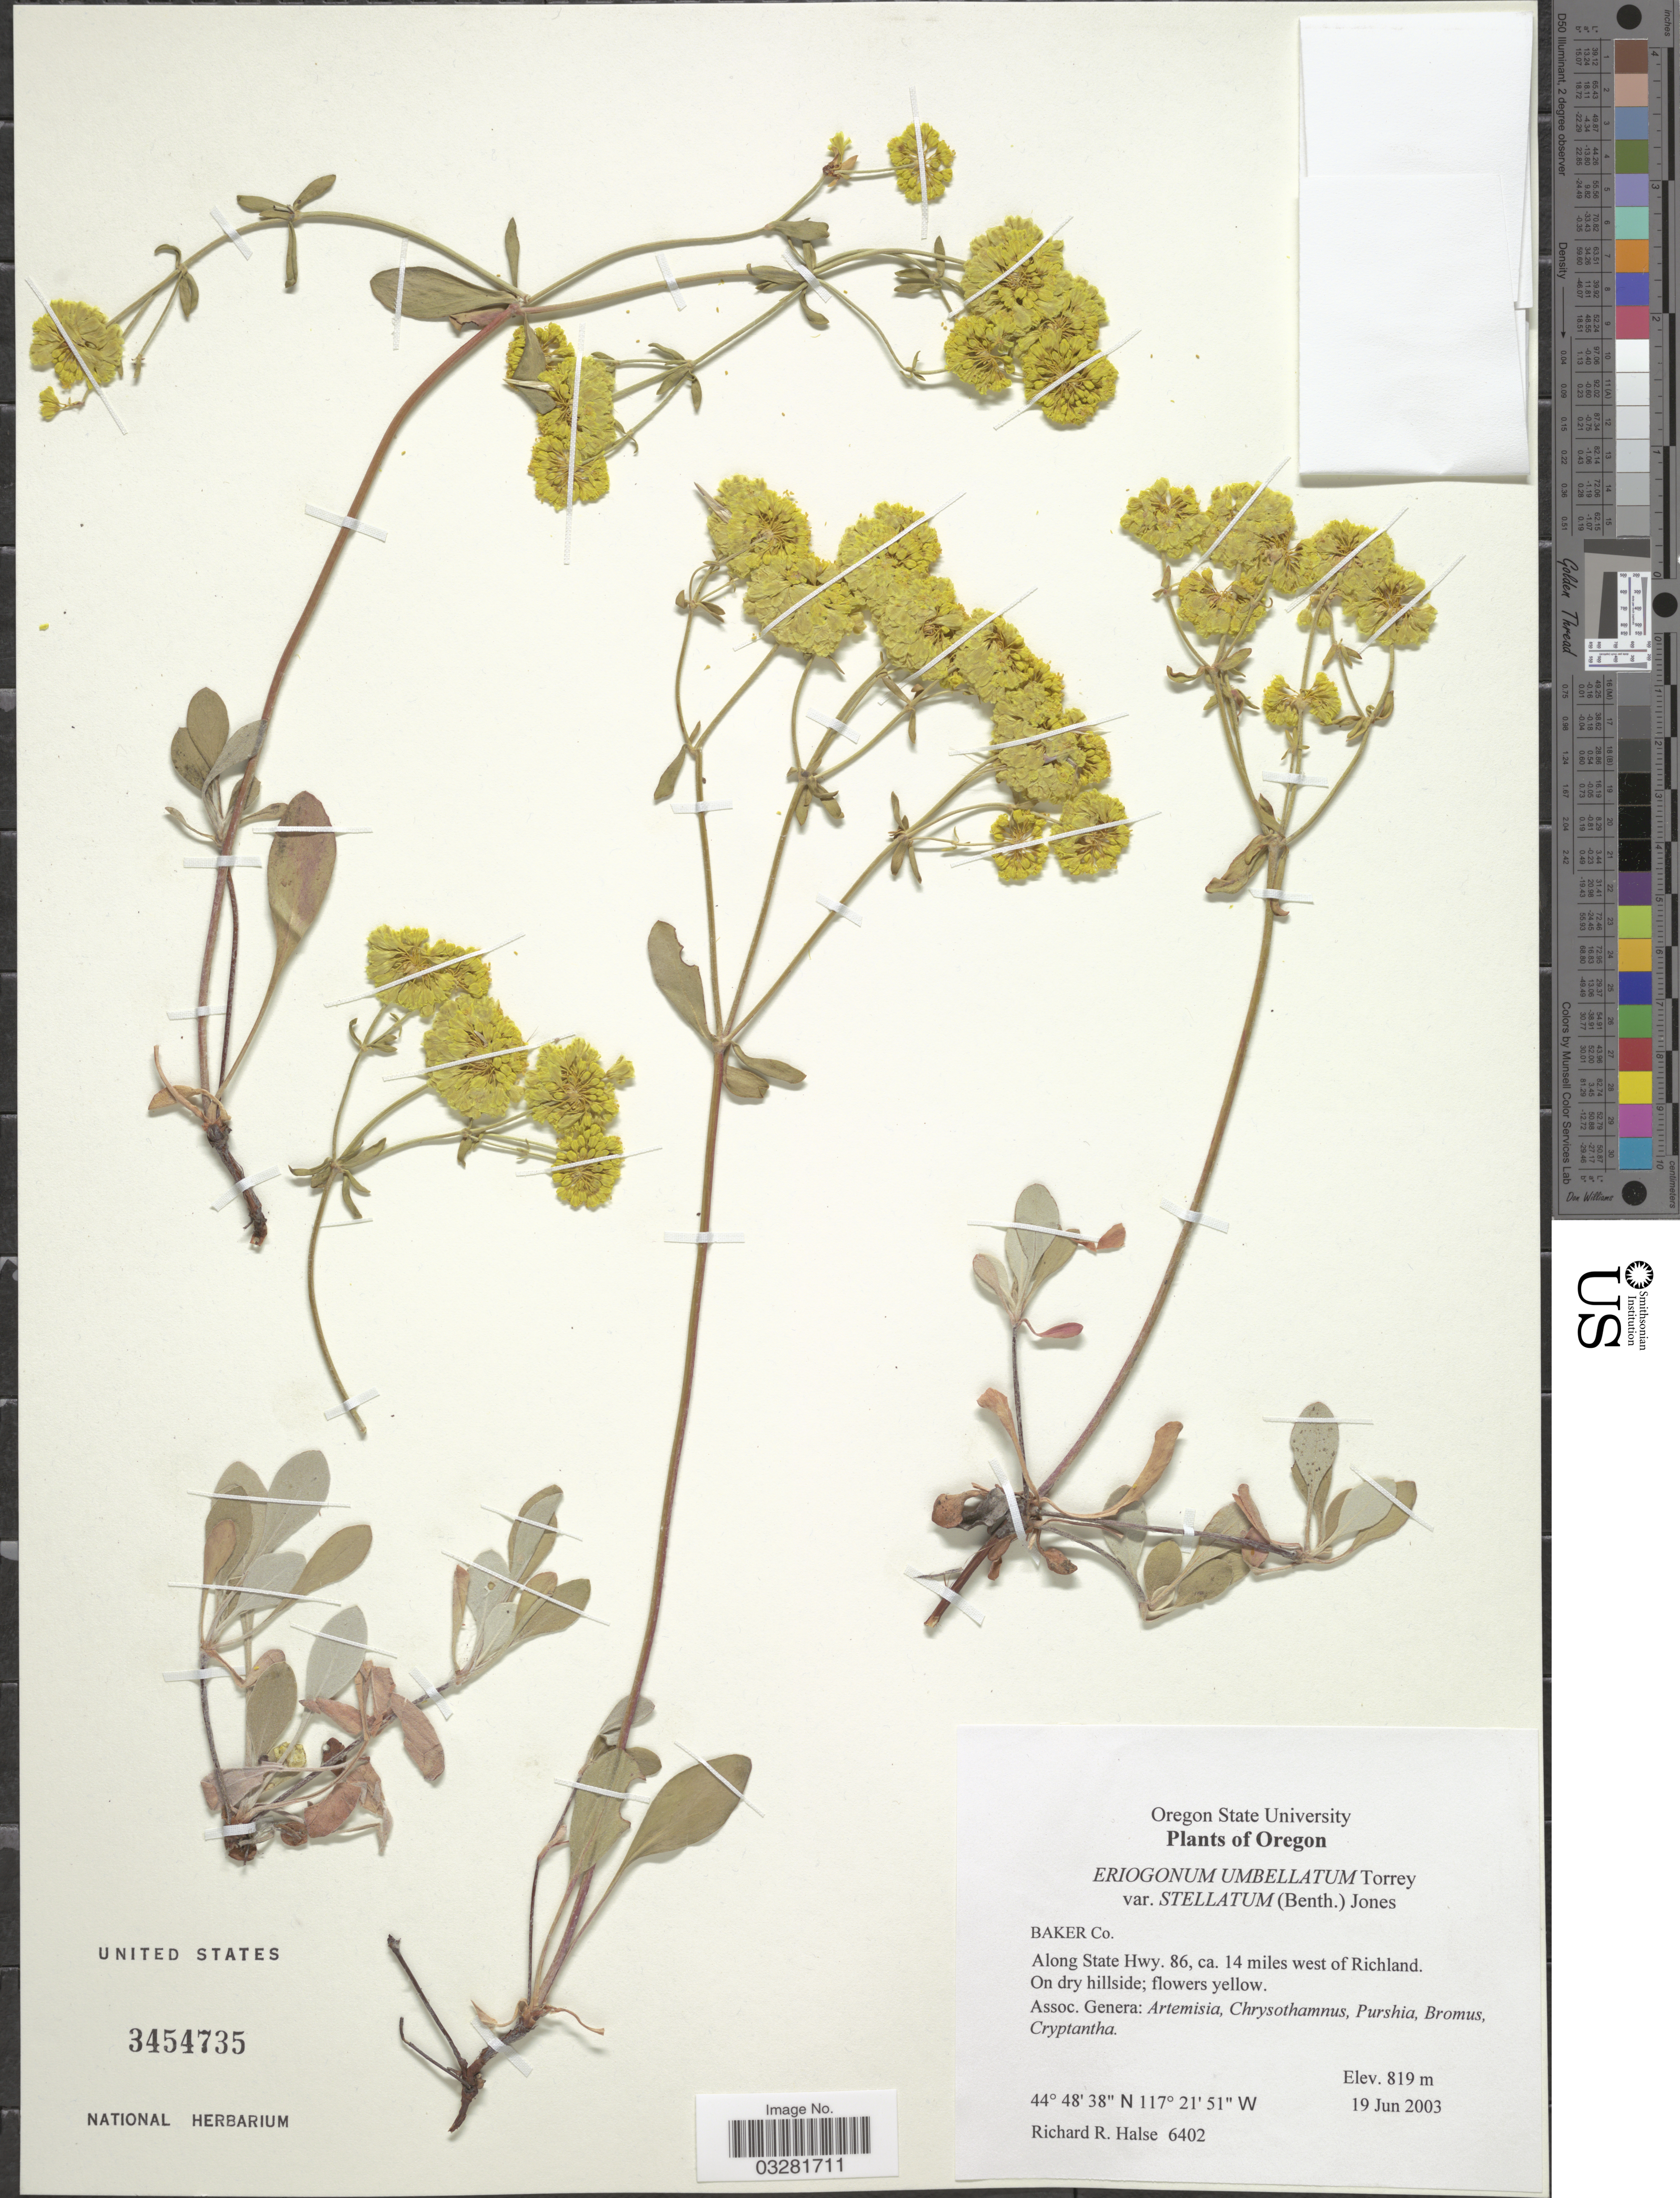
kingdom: Plantae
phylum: Tracheophyta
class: Magnoliopsida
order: Caryophyllales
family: Polygonaceae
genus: Eriogonum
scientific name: Eriogonum umbellatum var. stellatum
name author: (Benth.) M.E. Jones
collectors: R. Halse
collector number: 6402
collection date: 2003-06-19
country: United States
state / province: Oregon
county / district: Baker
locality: Baker Co. Along State Hwy. 86, ca. 14 miles west of Richland.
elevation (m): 819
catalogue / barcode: US 3454735